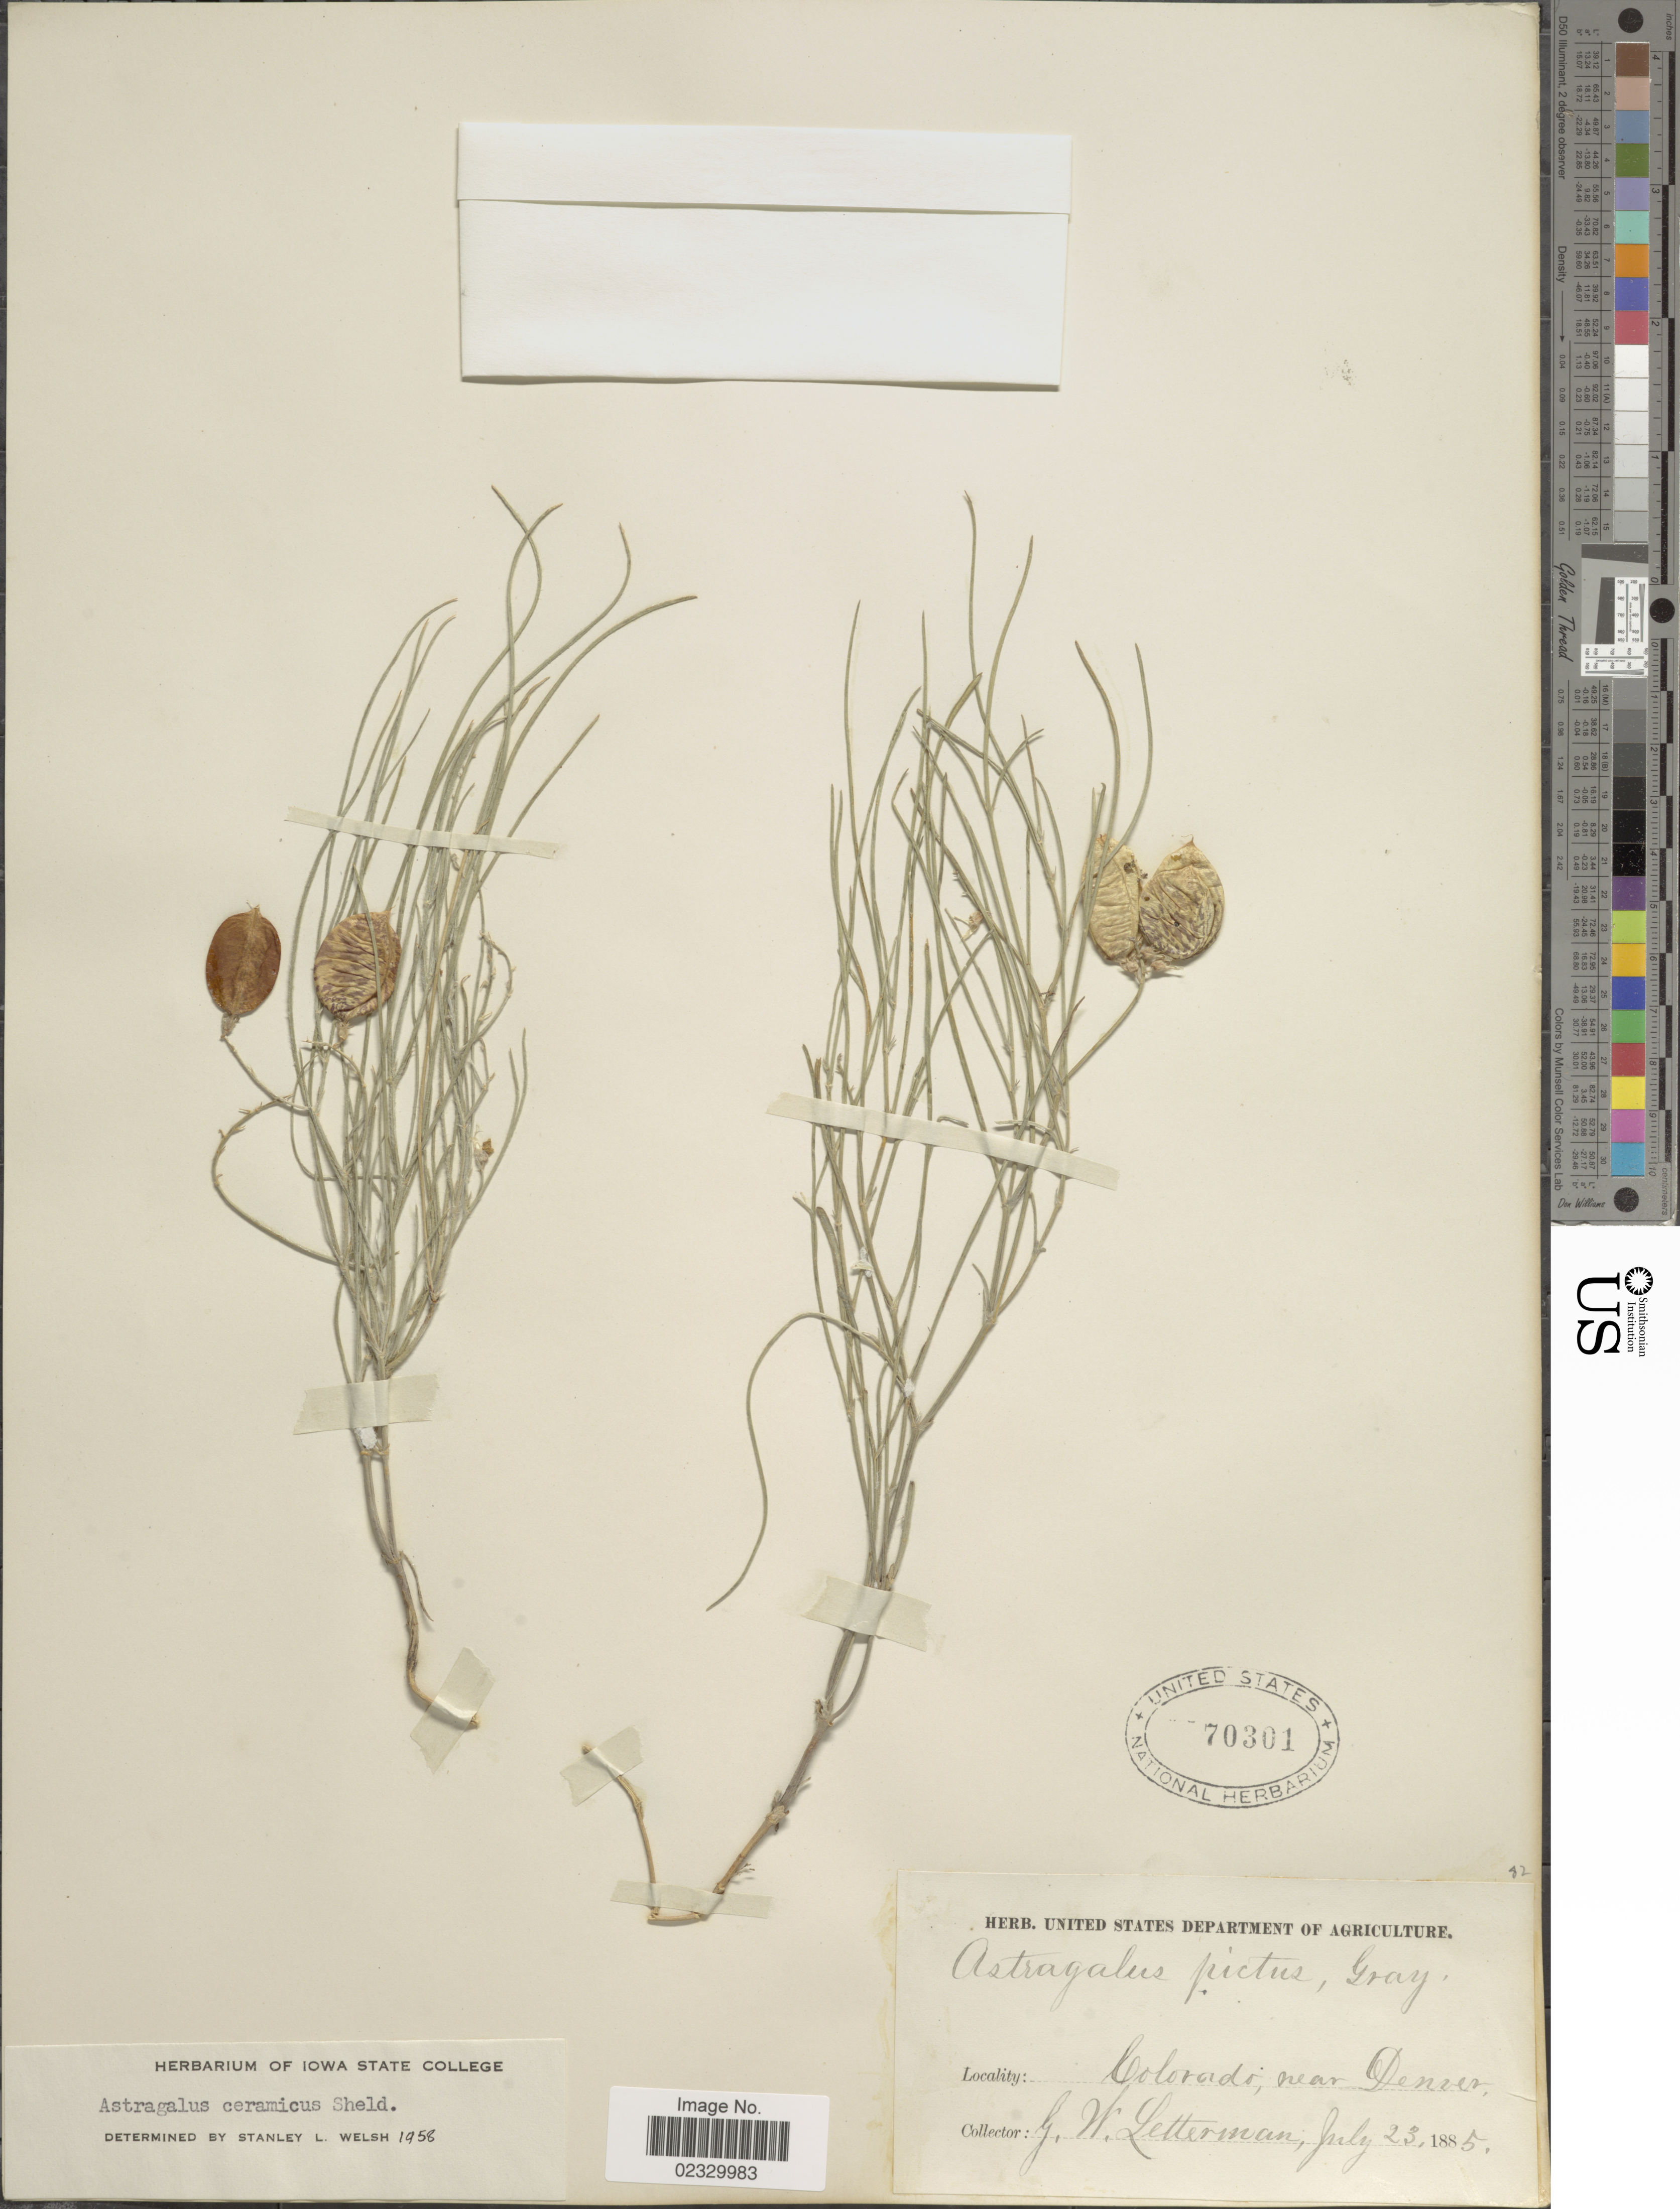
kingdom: Plantae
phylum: Tracheophyta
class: Magnoliopsida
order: Fabales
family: Fabaceae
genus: Astragalus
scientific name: Astragalus ceramicus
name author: E. Sheld.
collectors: G. W. Letterman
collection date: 1885-07-23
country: United States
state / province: Colorado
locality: Near Denver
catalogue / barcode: US 70301